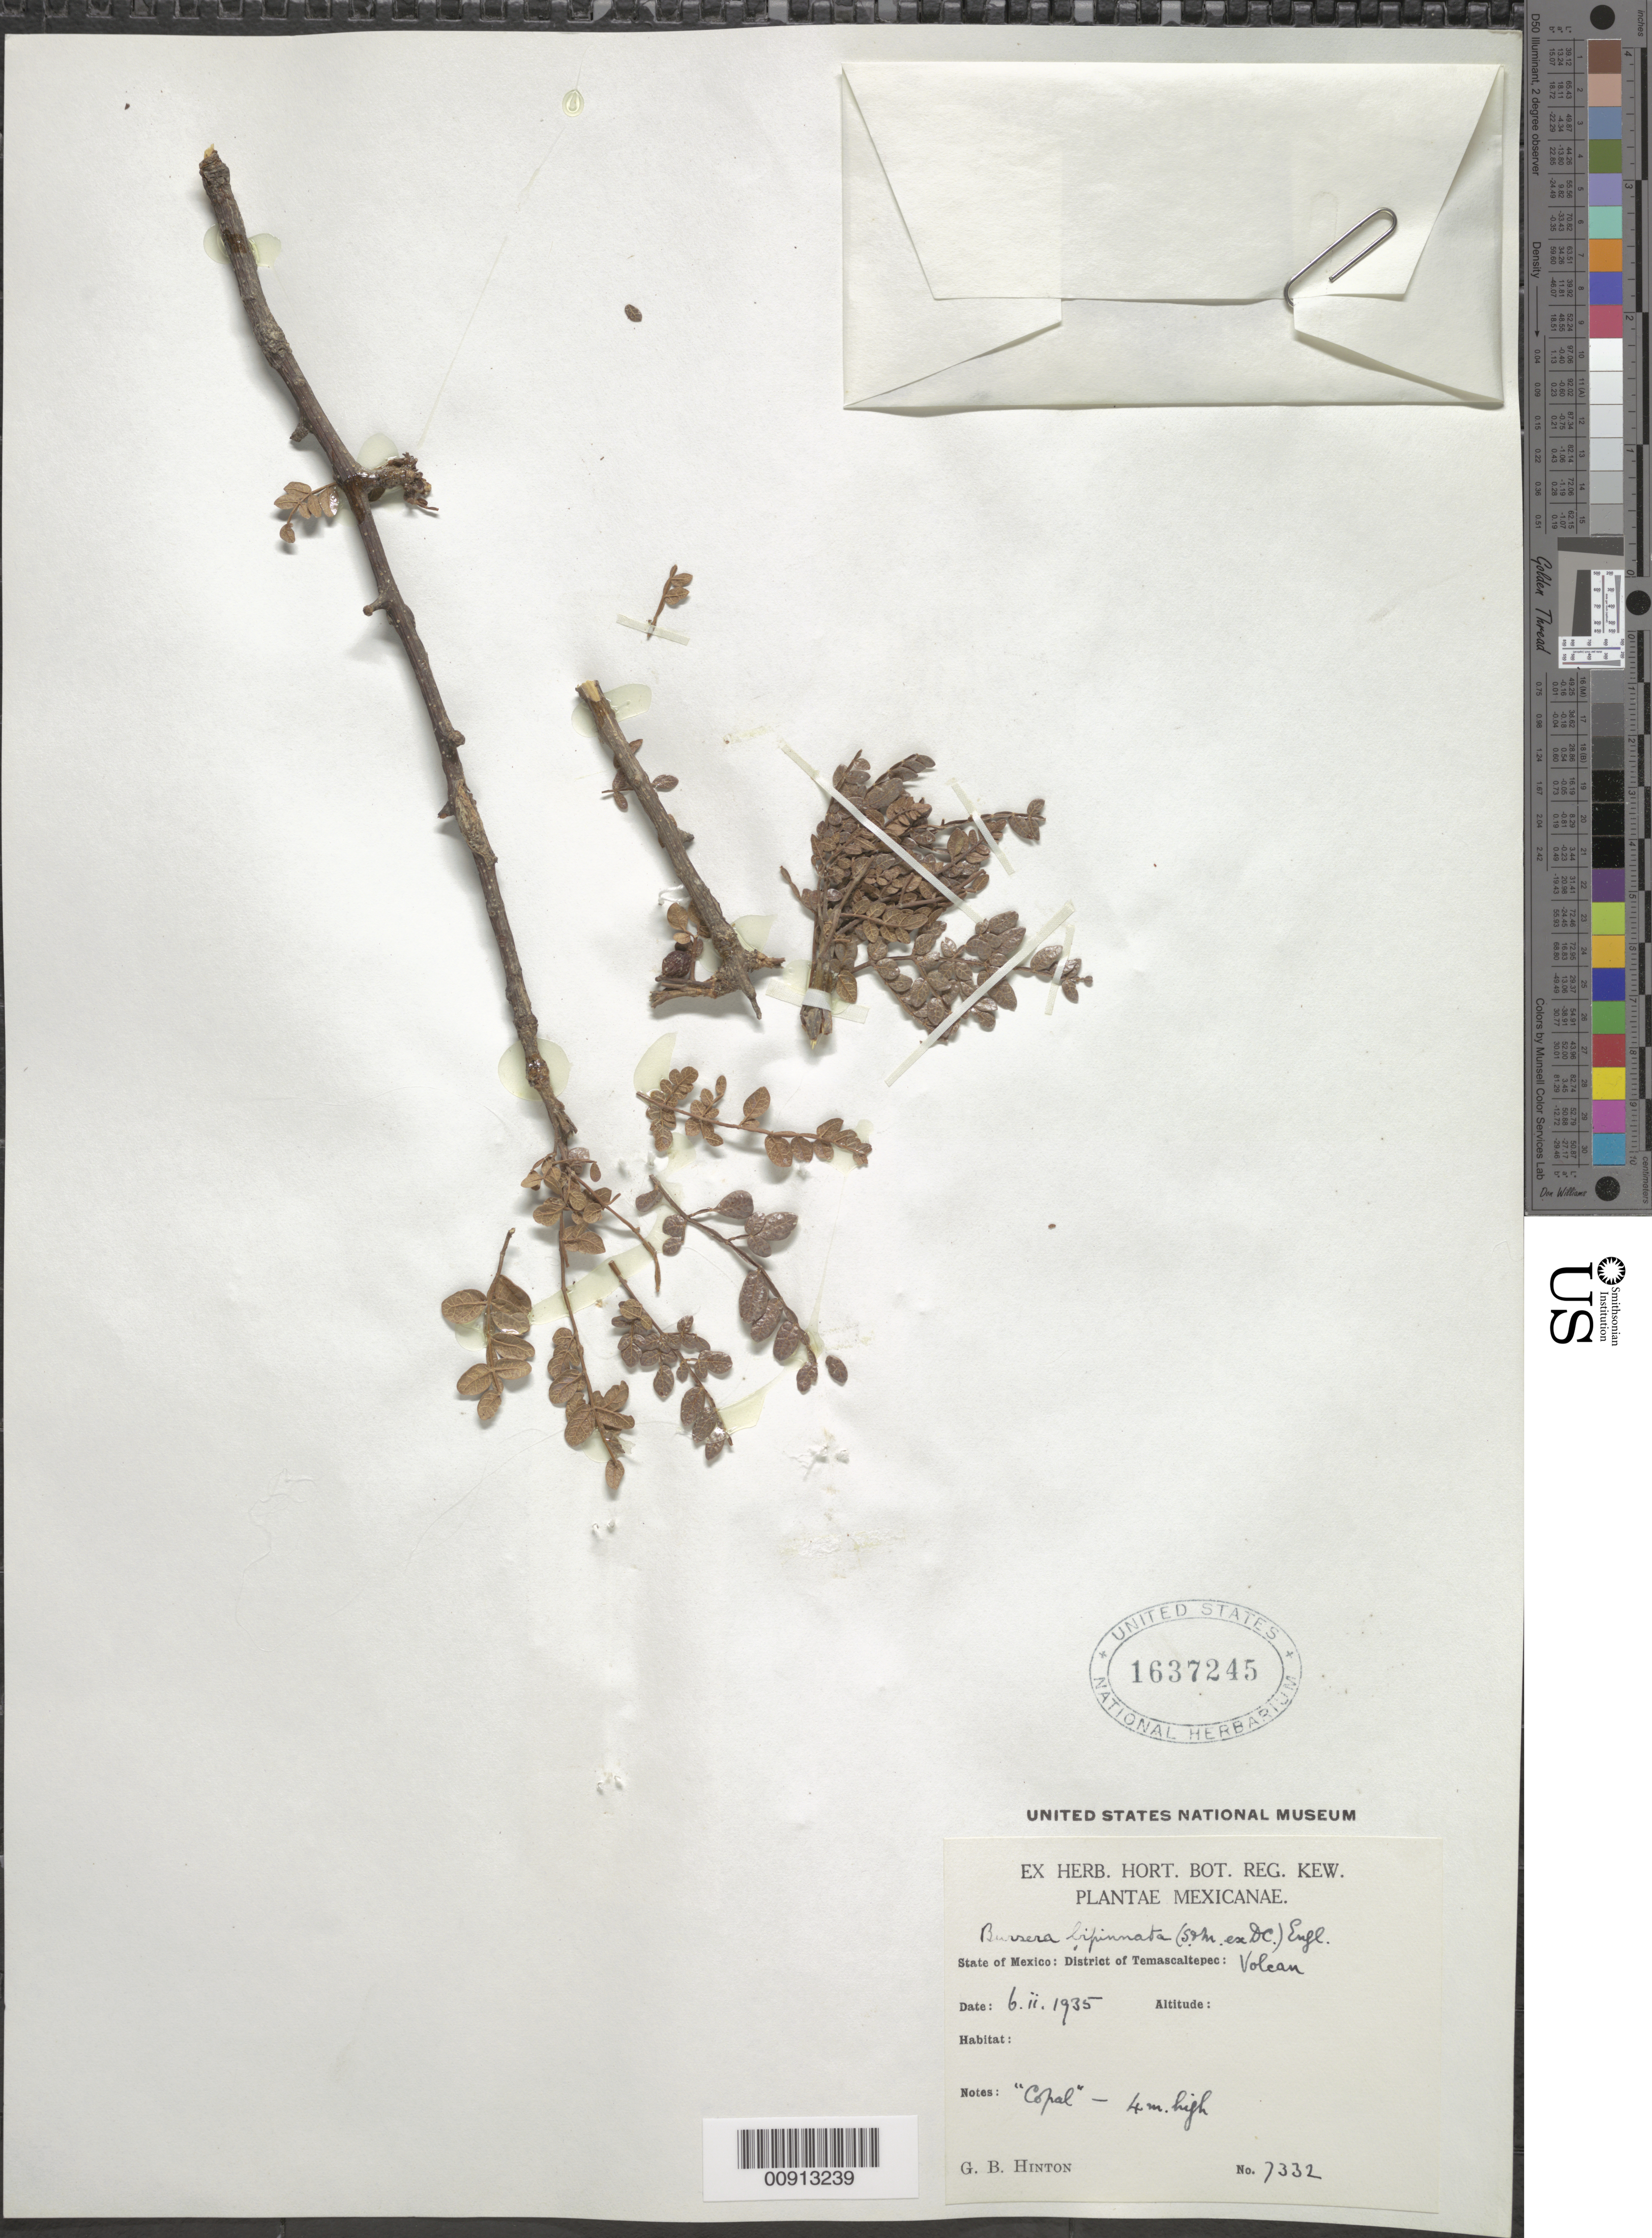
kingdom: Plantae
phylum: Tracheophyta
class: Magnoliopsida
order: Sapindales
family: Burseraceae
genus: Bursera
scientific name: Bursera bipinnata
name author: Engl.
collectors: G. B. Hinton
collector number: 7332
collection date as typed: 06 Feb 1935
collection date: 1935-02-06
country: Mexico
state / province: México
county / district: Temascaltepec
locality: State of Mexico: District of Temascaltepec: Volcan.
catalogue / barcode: US 1637245